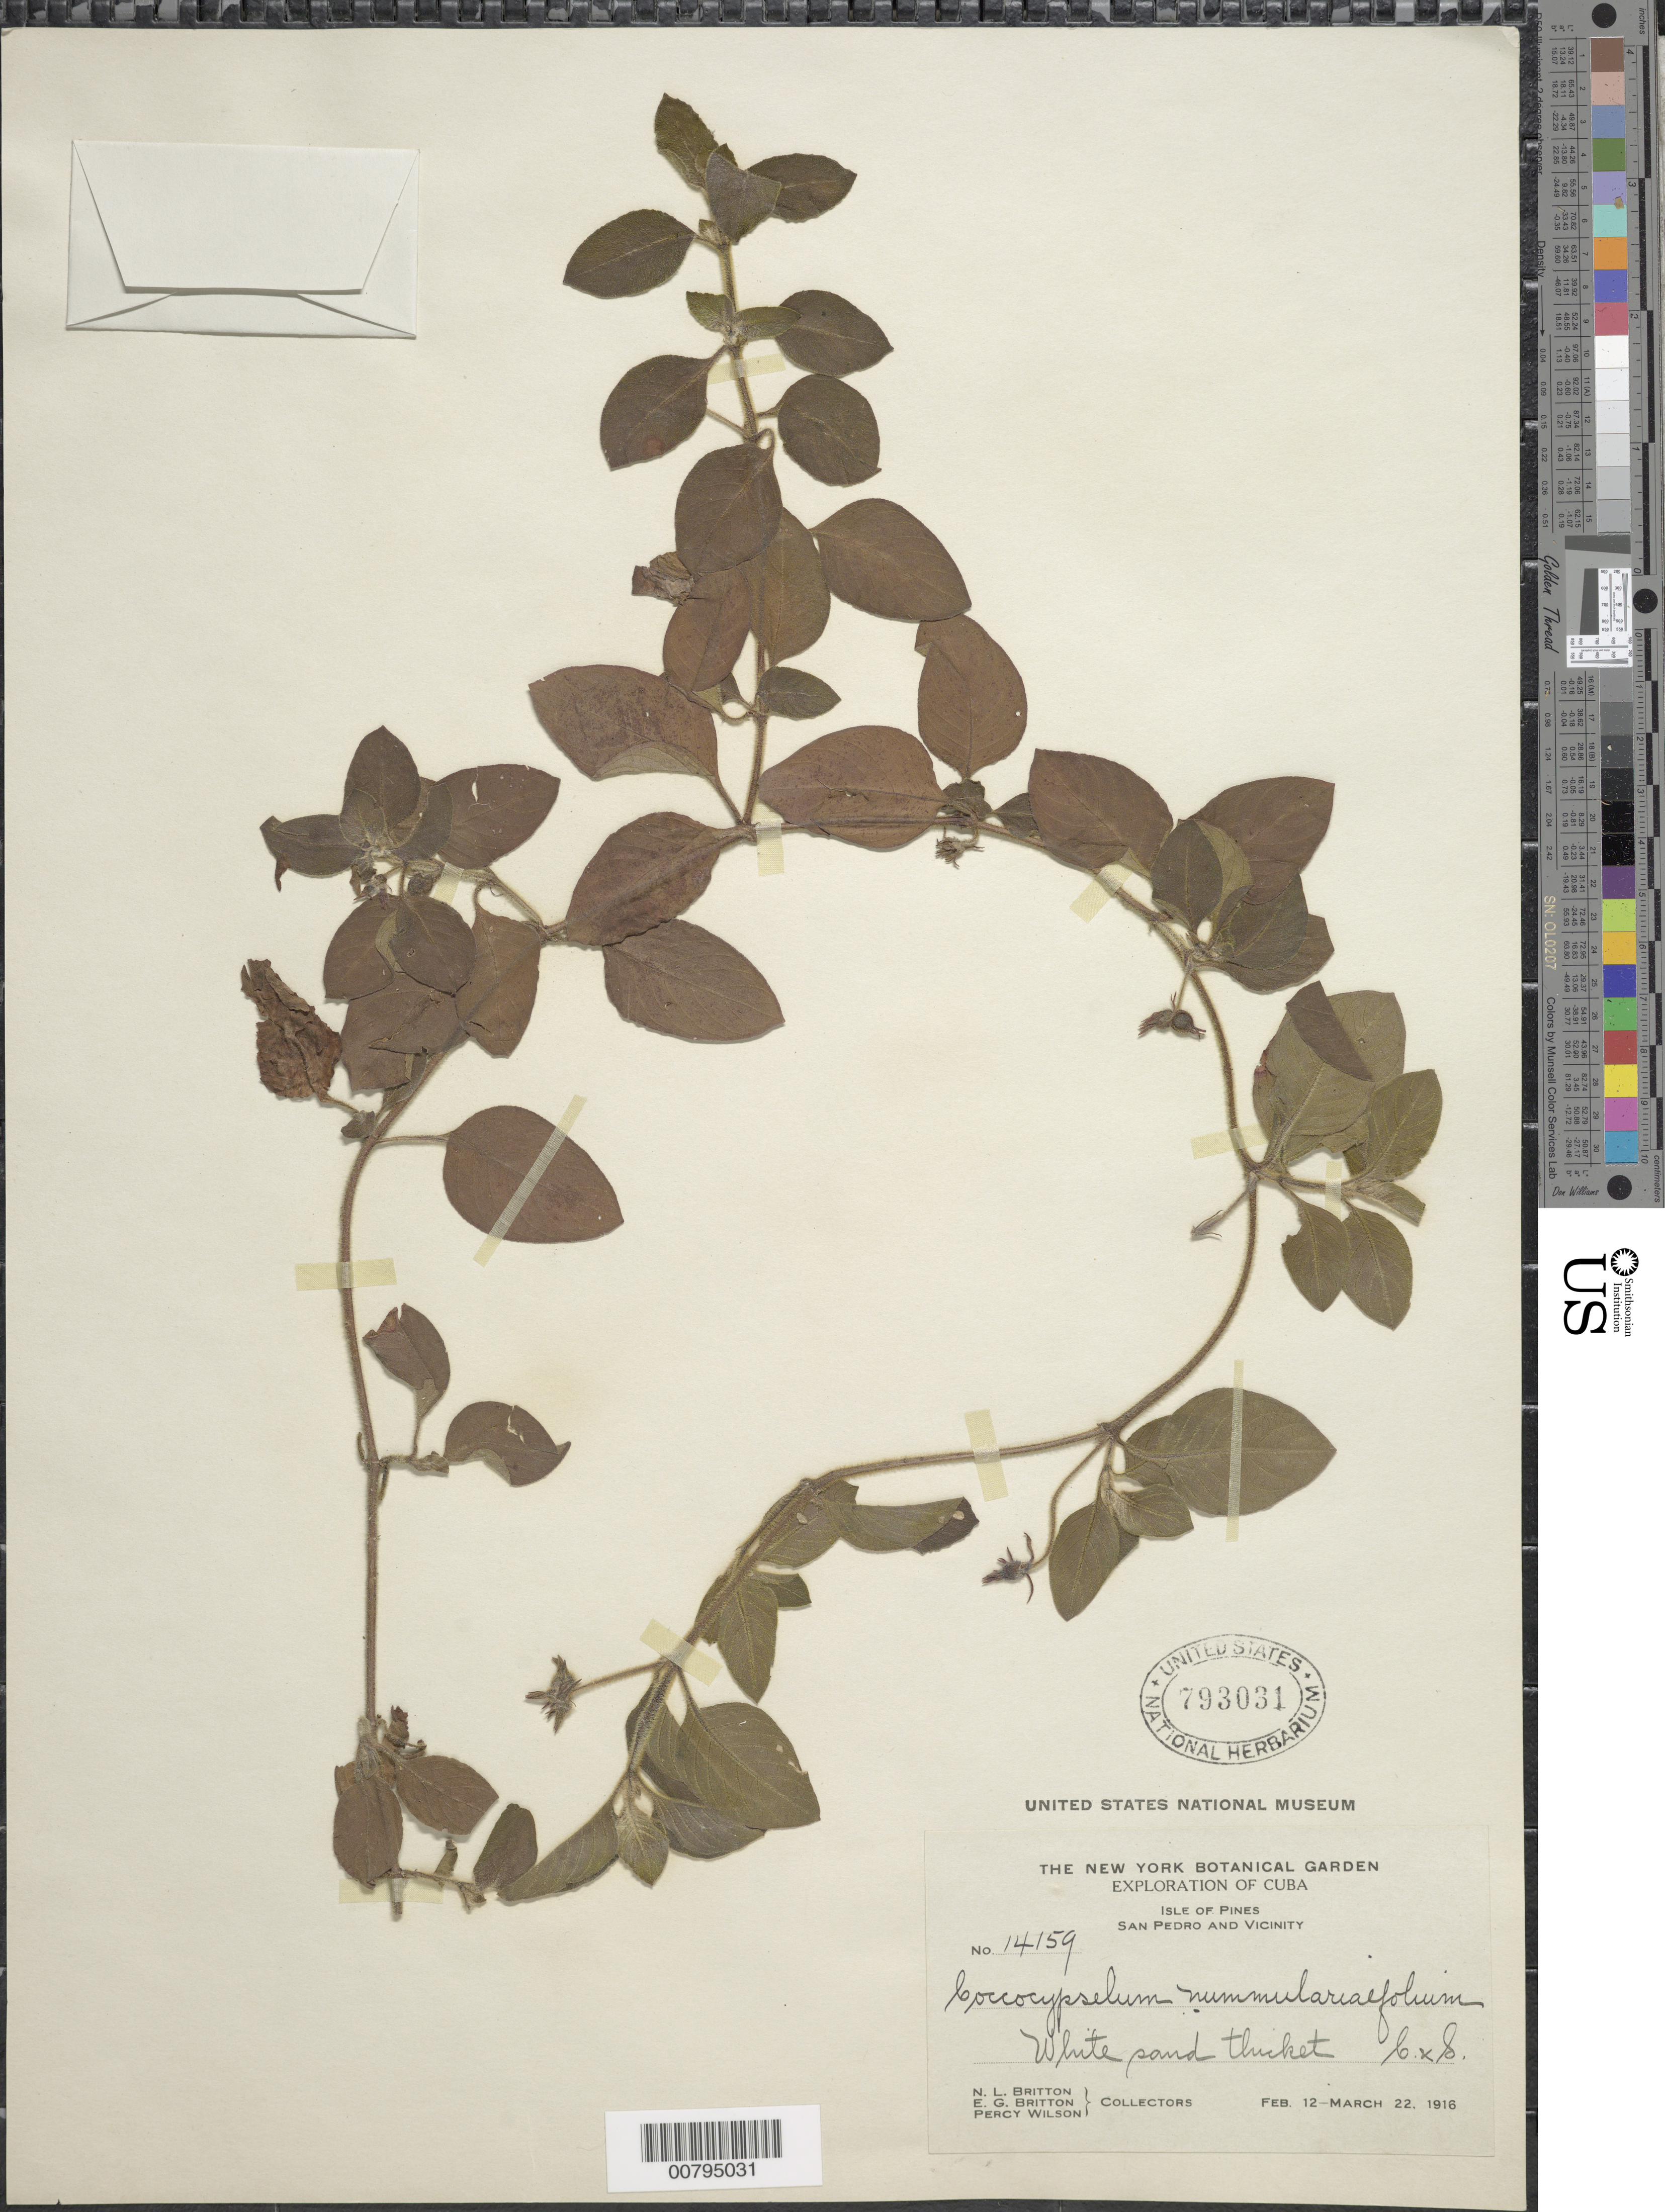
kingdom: Plantae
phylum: Tracheophyta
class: Magnoliopsida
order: Gentianales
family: Rubiaceae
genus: Coccocypselum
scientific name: Coccocypselum cordifolium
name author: Nees & Mart.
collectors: N. Britton, E. G. Britton & P. Wilson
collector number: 14159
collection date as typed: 12 Feb 1916 to 22 Mar 1916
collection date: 1916-02-12/1916-03-22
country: Cuba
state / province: Isla de La Juventud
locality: San Pedro and vicinity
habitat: White sand thicket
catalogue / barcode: US 793031